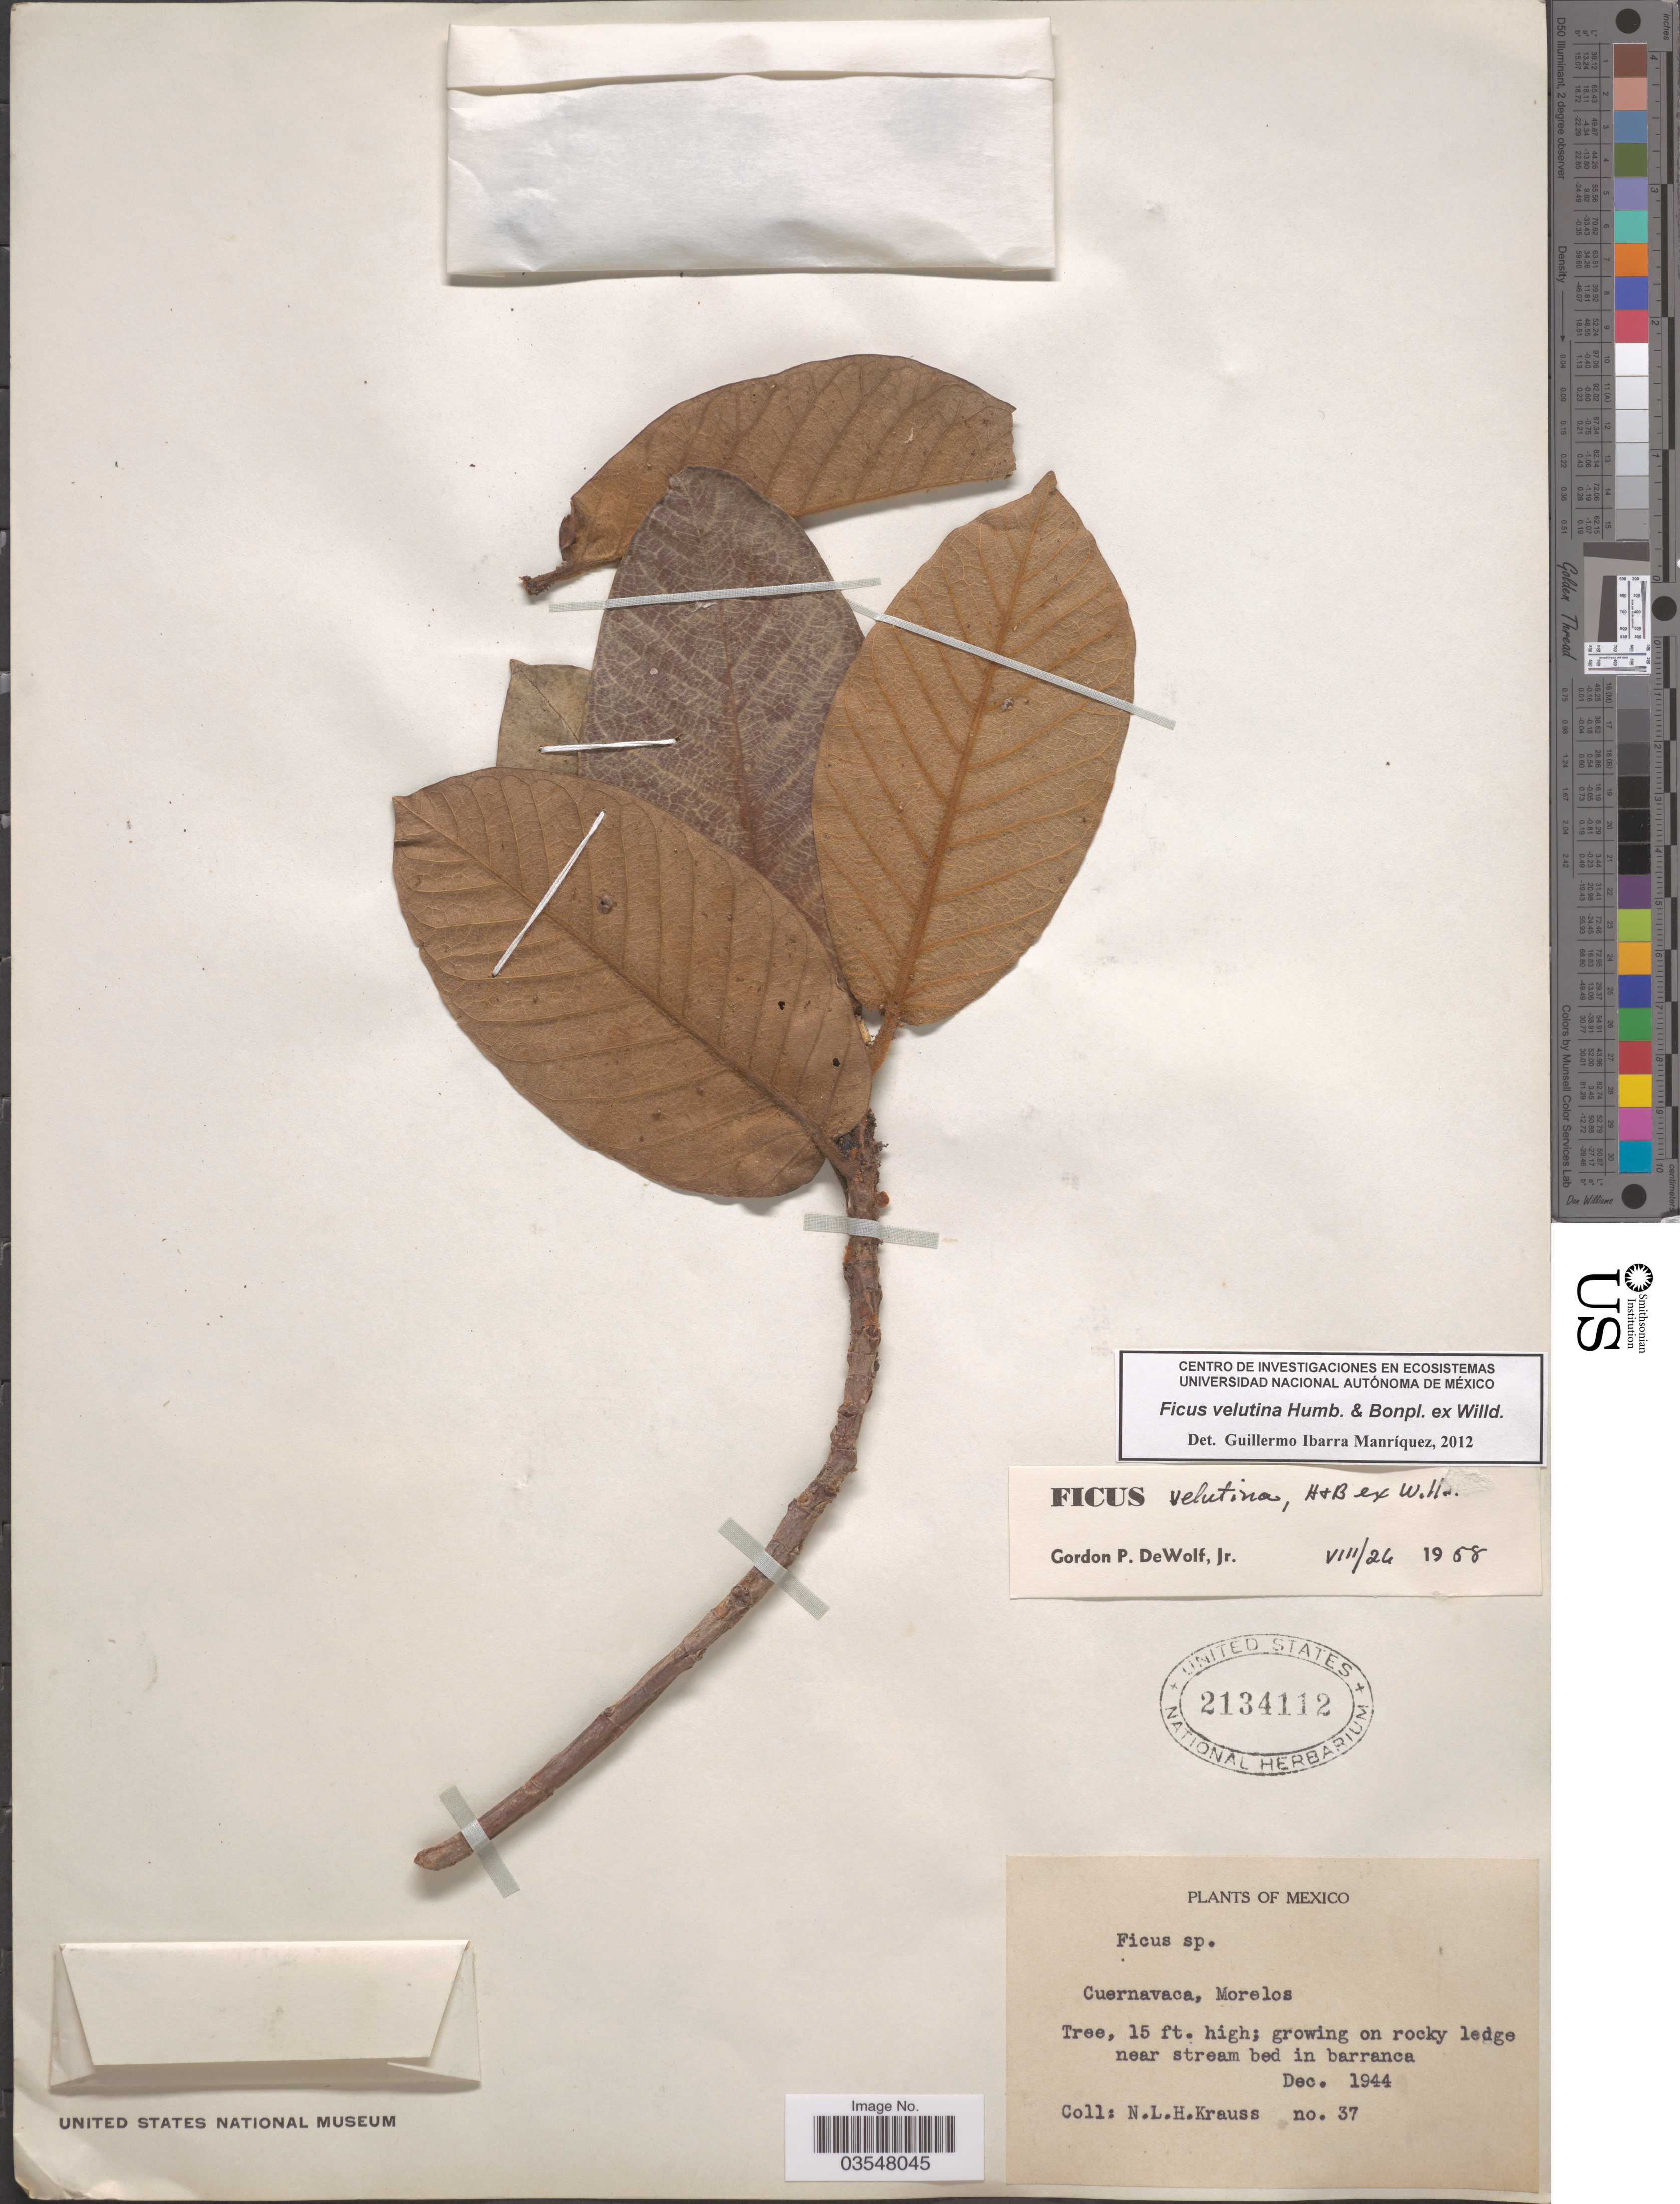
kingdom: Plantae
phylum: Tracheophyta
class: Magnoliopsida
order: Rosales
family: Moraceae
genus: Ficus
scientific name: Ficus velutina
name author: Humb. & Bonpl. ex Willd.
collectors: N. Krauss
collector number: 37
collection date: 1944-12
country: Mexico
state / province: Morelos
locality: Cuernavaca.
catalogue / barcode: US 2134112